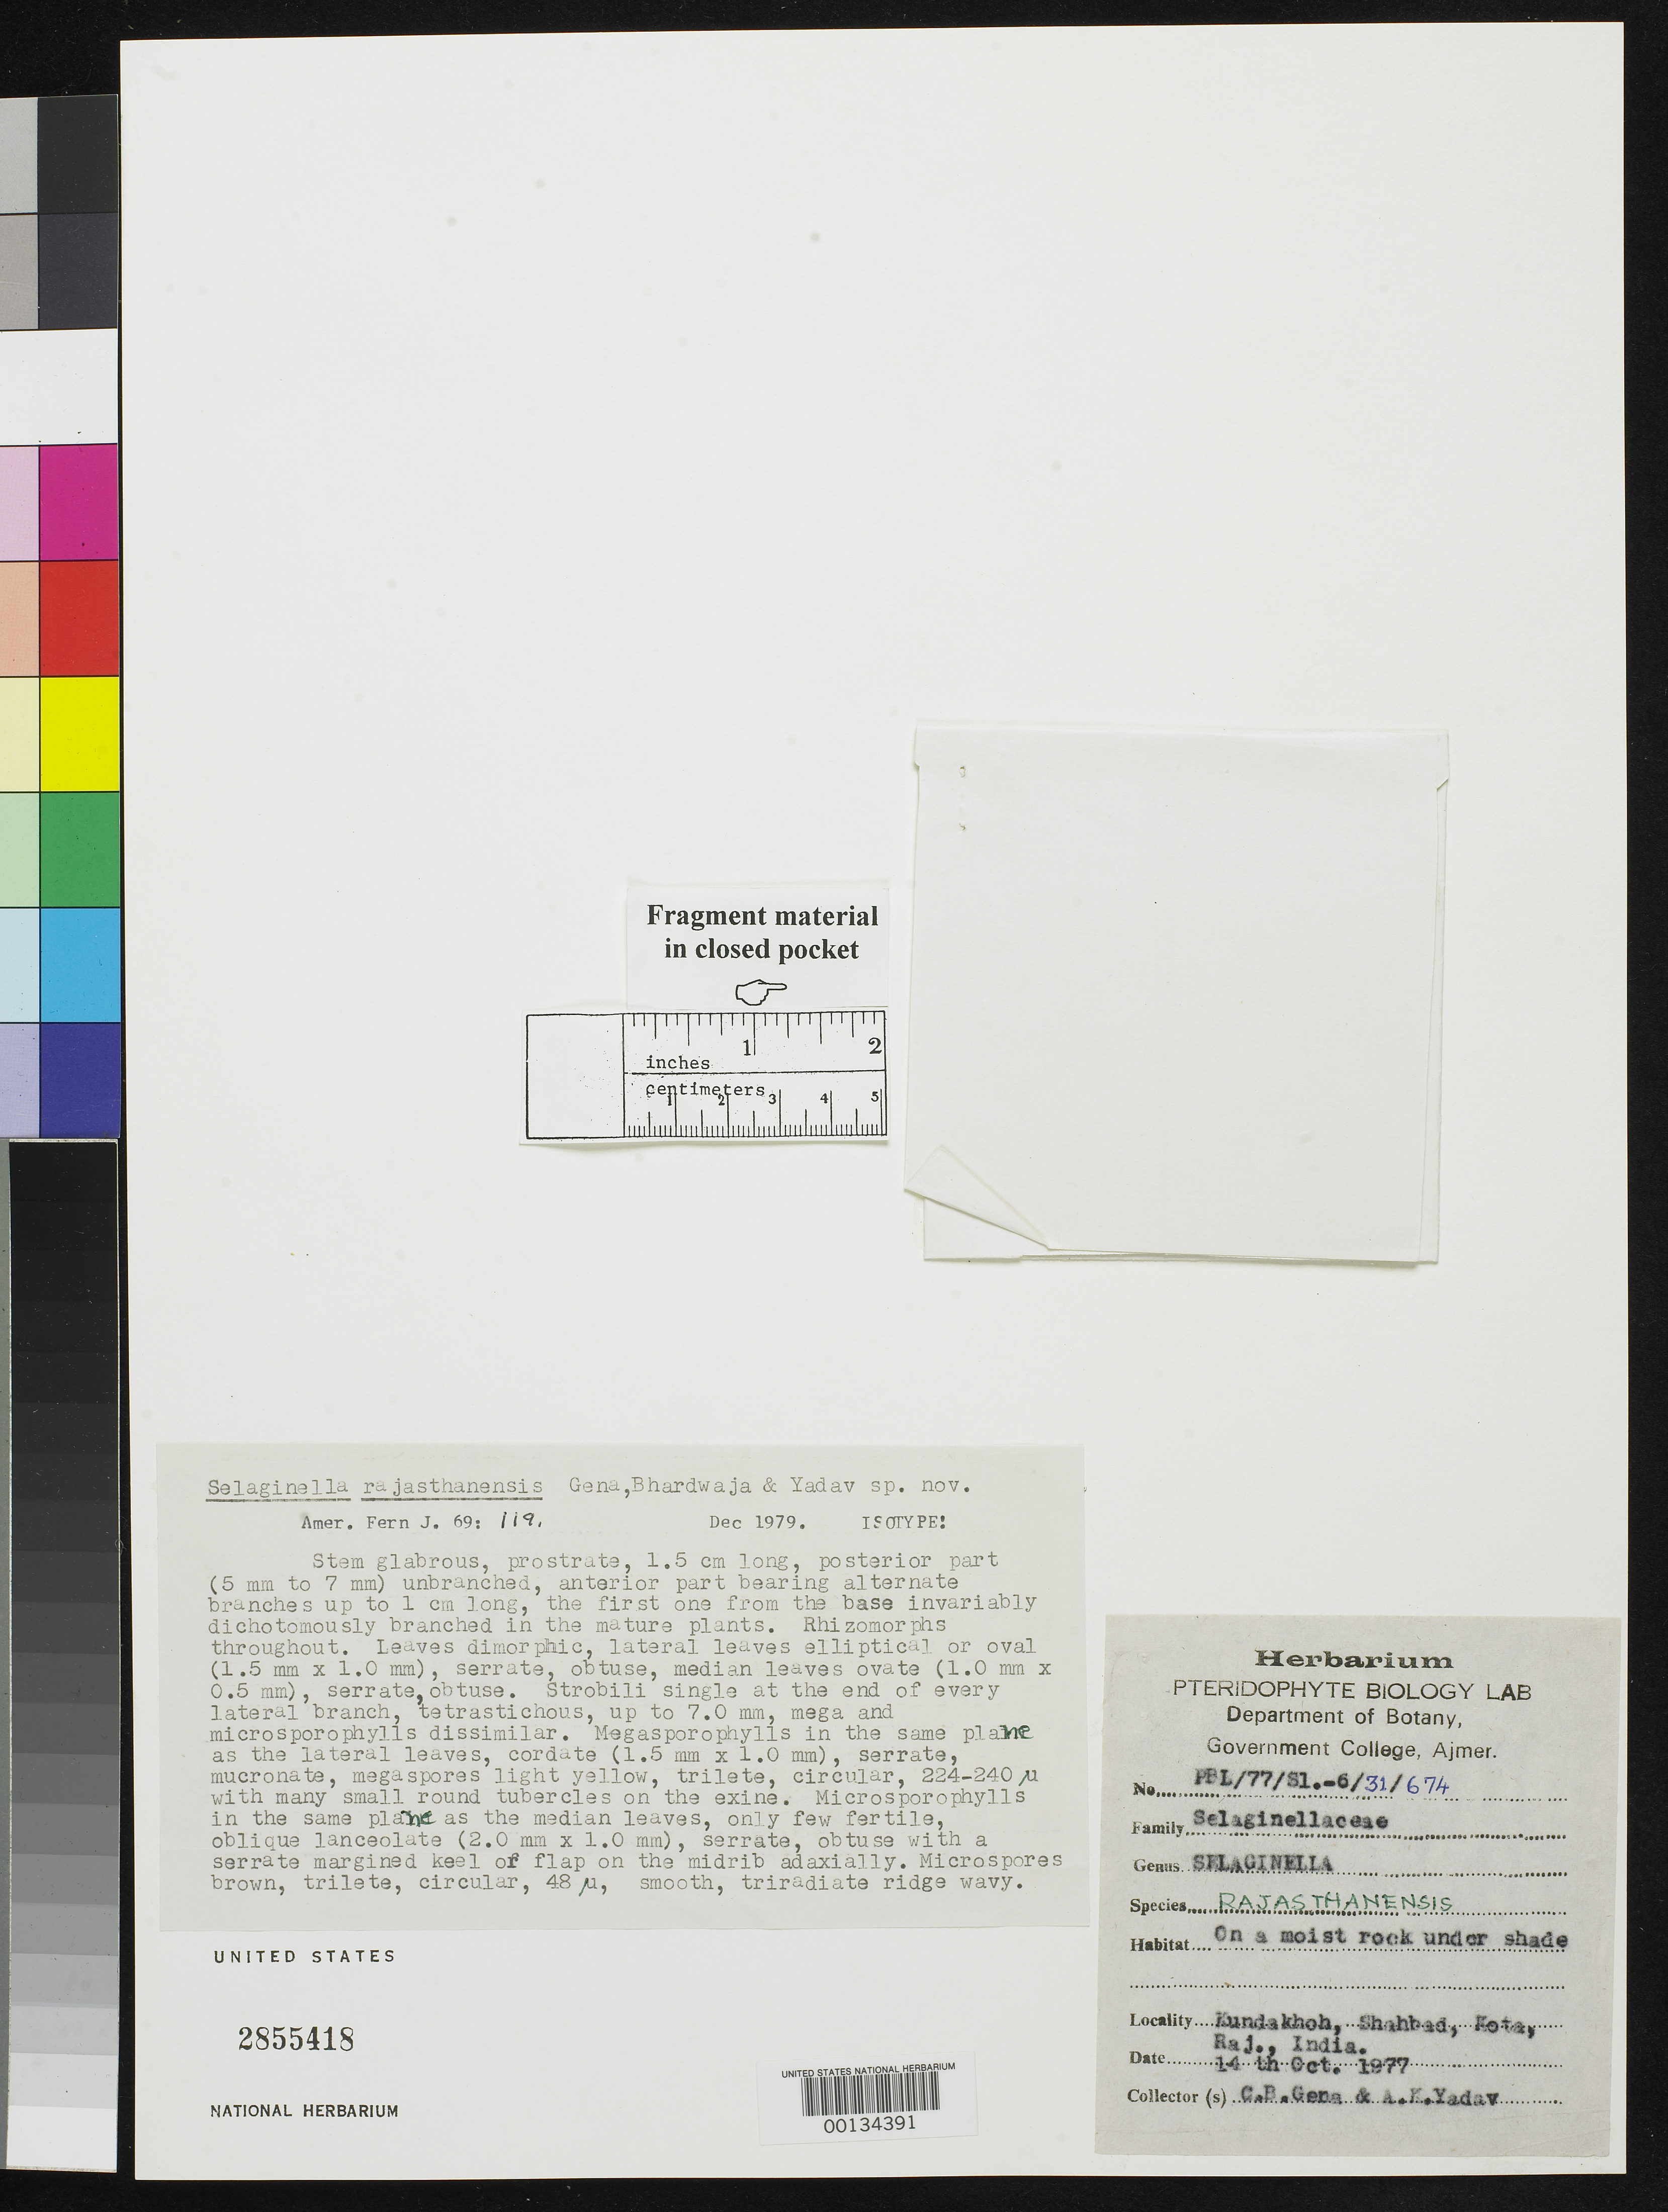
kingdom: Plantae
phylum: Tracheophyta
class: Lycopodiopsida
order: Selaginellales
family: Selaginellaceae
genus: Selaginella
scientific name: Selaginella rajasthanensis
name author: Gena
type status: Isotype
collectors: C. B. Gena & -. Yadav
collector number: Pun 2610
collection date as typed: Sep 1977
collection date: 1977-09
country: India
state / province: Rajasthan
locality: Kundakohoh, Shahabad, Kota.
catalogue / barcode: US 2855418